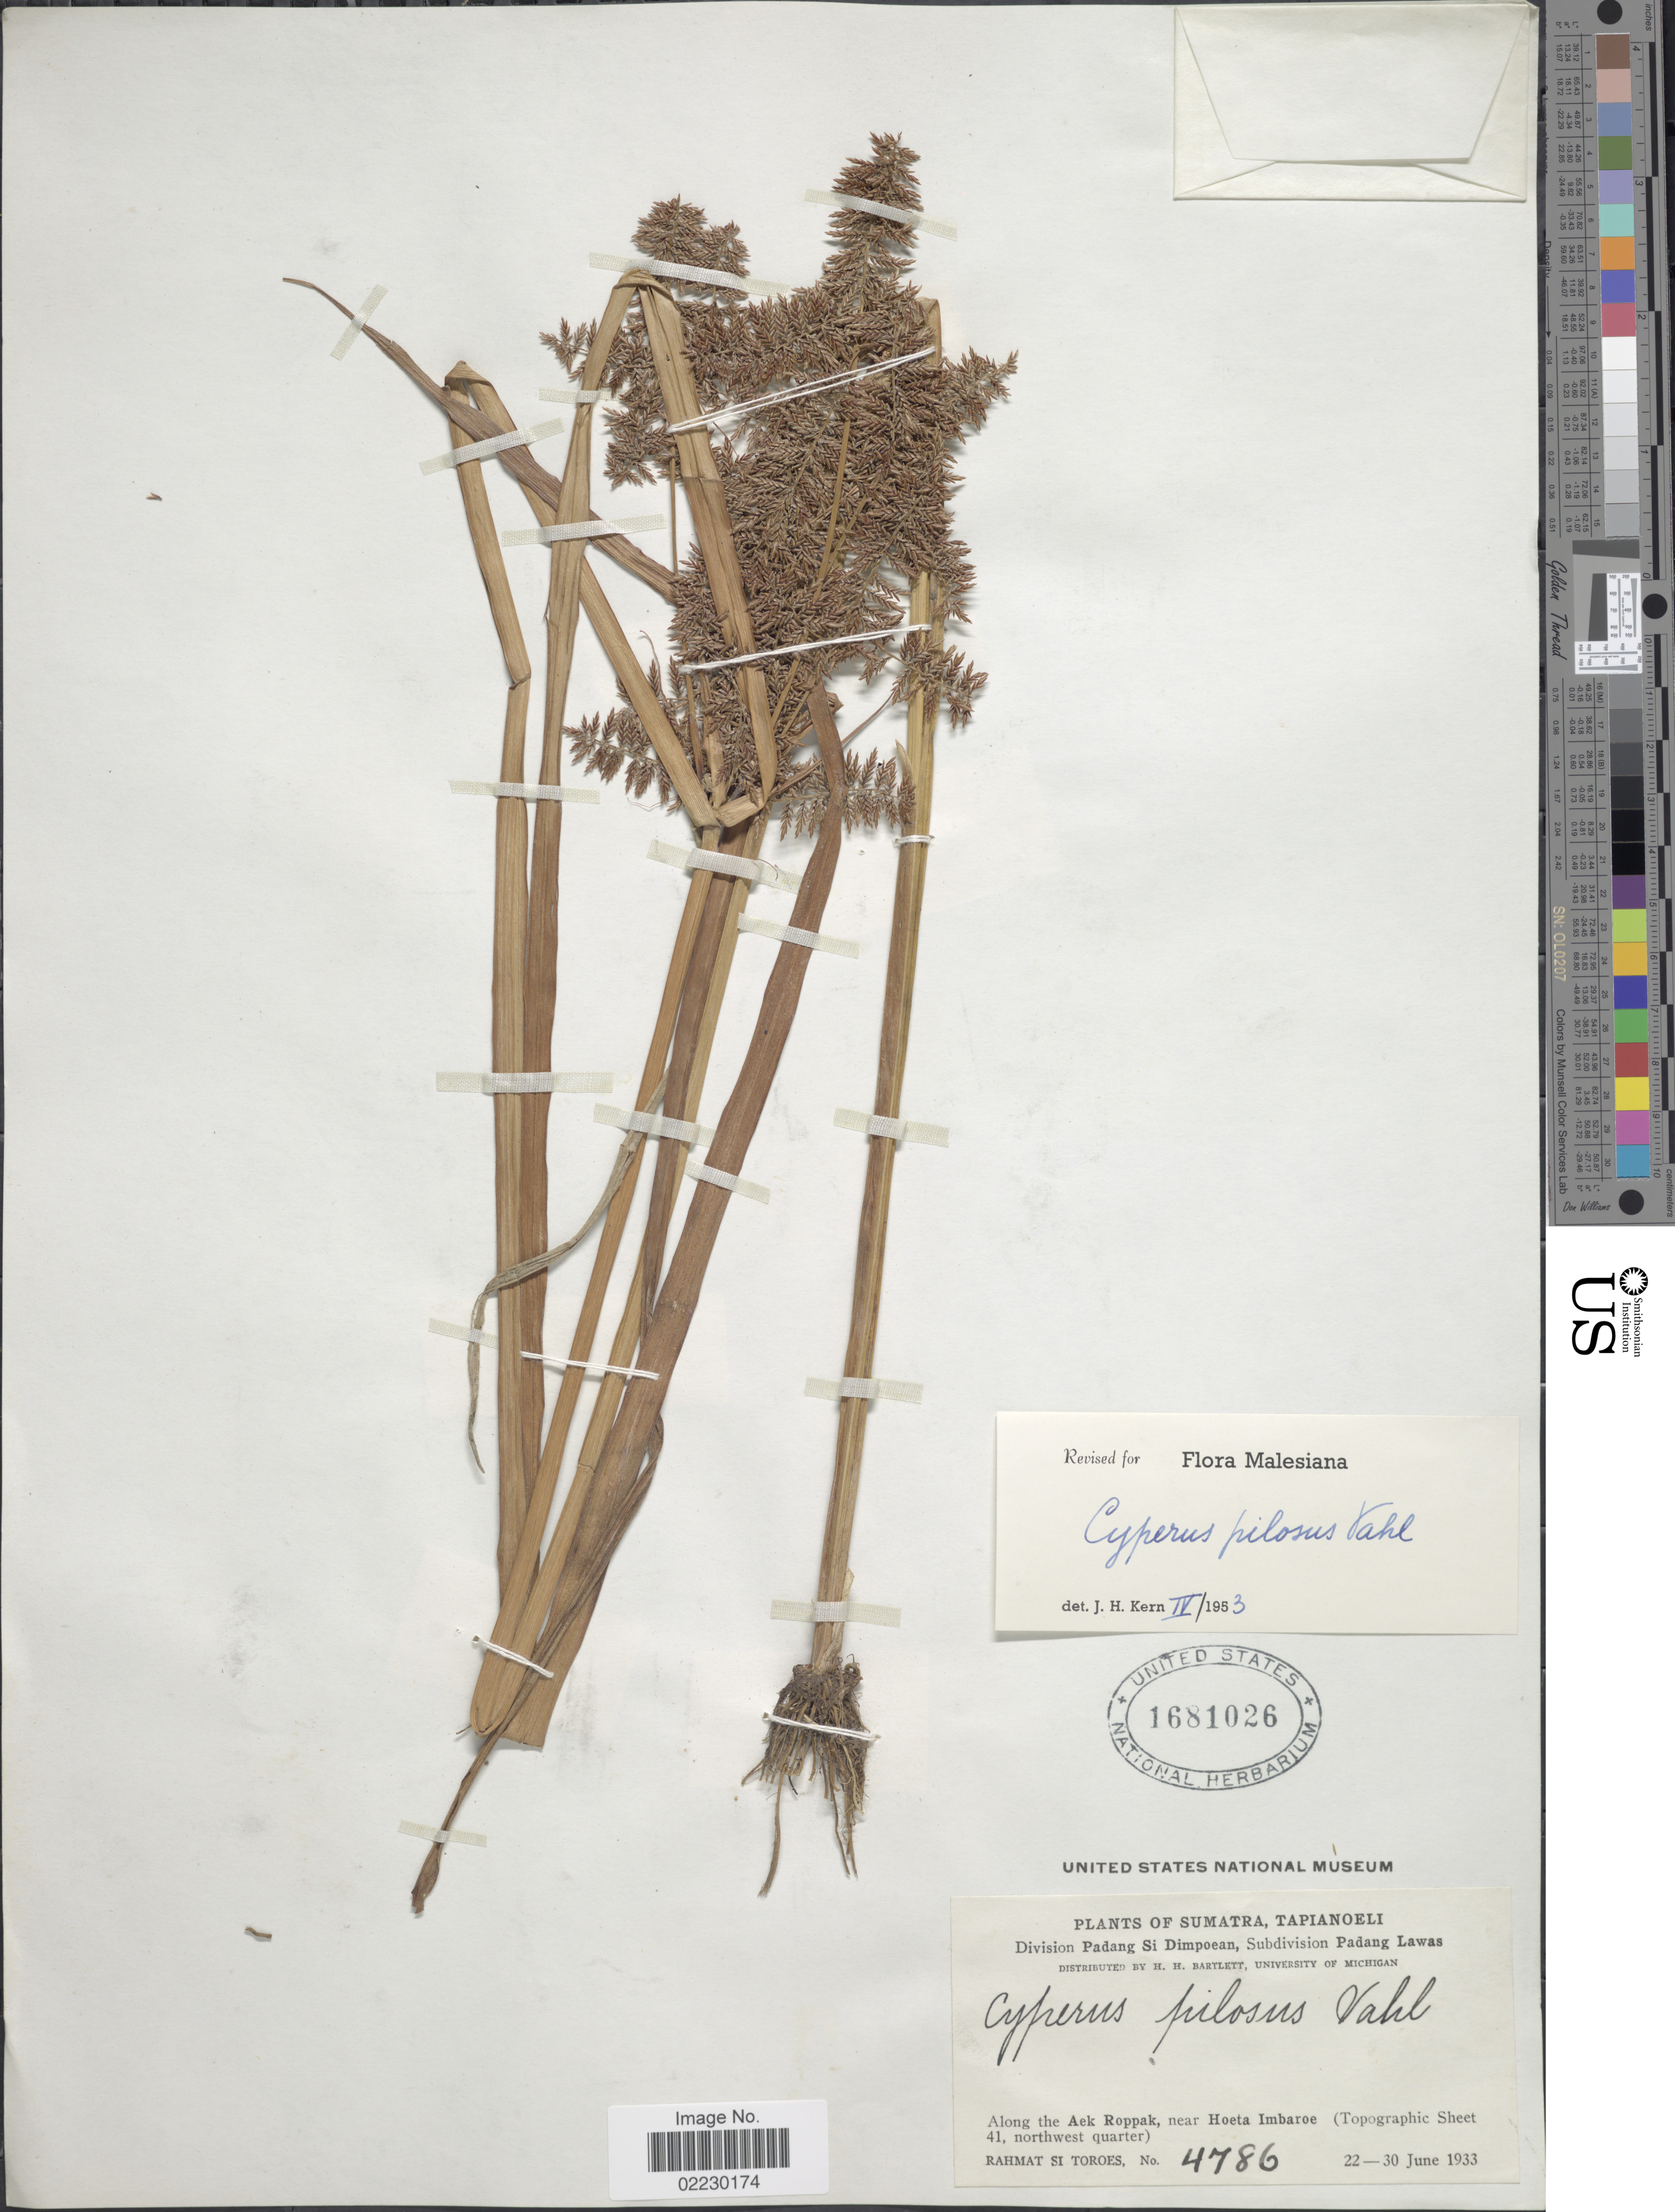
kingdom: Plantae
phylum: Tracheophyta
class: Liliopsida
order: Poales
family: Cyperaceae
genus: Cyperus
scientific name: Cyperus pilosus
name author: Vahl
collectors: Rahmat Si Boeea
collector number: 4786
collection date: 1933-06-22/1933-06-30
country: Indonesia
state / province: Sumatra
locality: Tapianoeli, along the Aek Roppak, near Hoeta Imbaroe (Topographic Sheet 41, northwest quarter)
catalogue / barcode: US 1681026